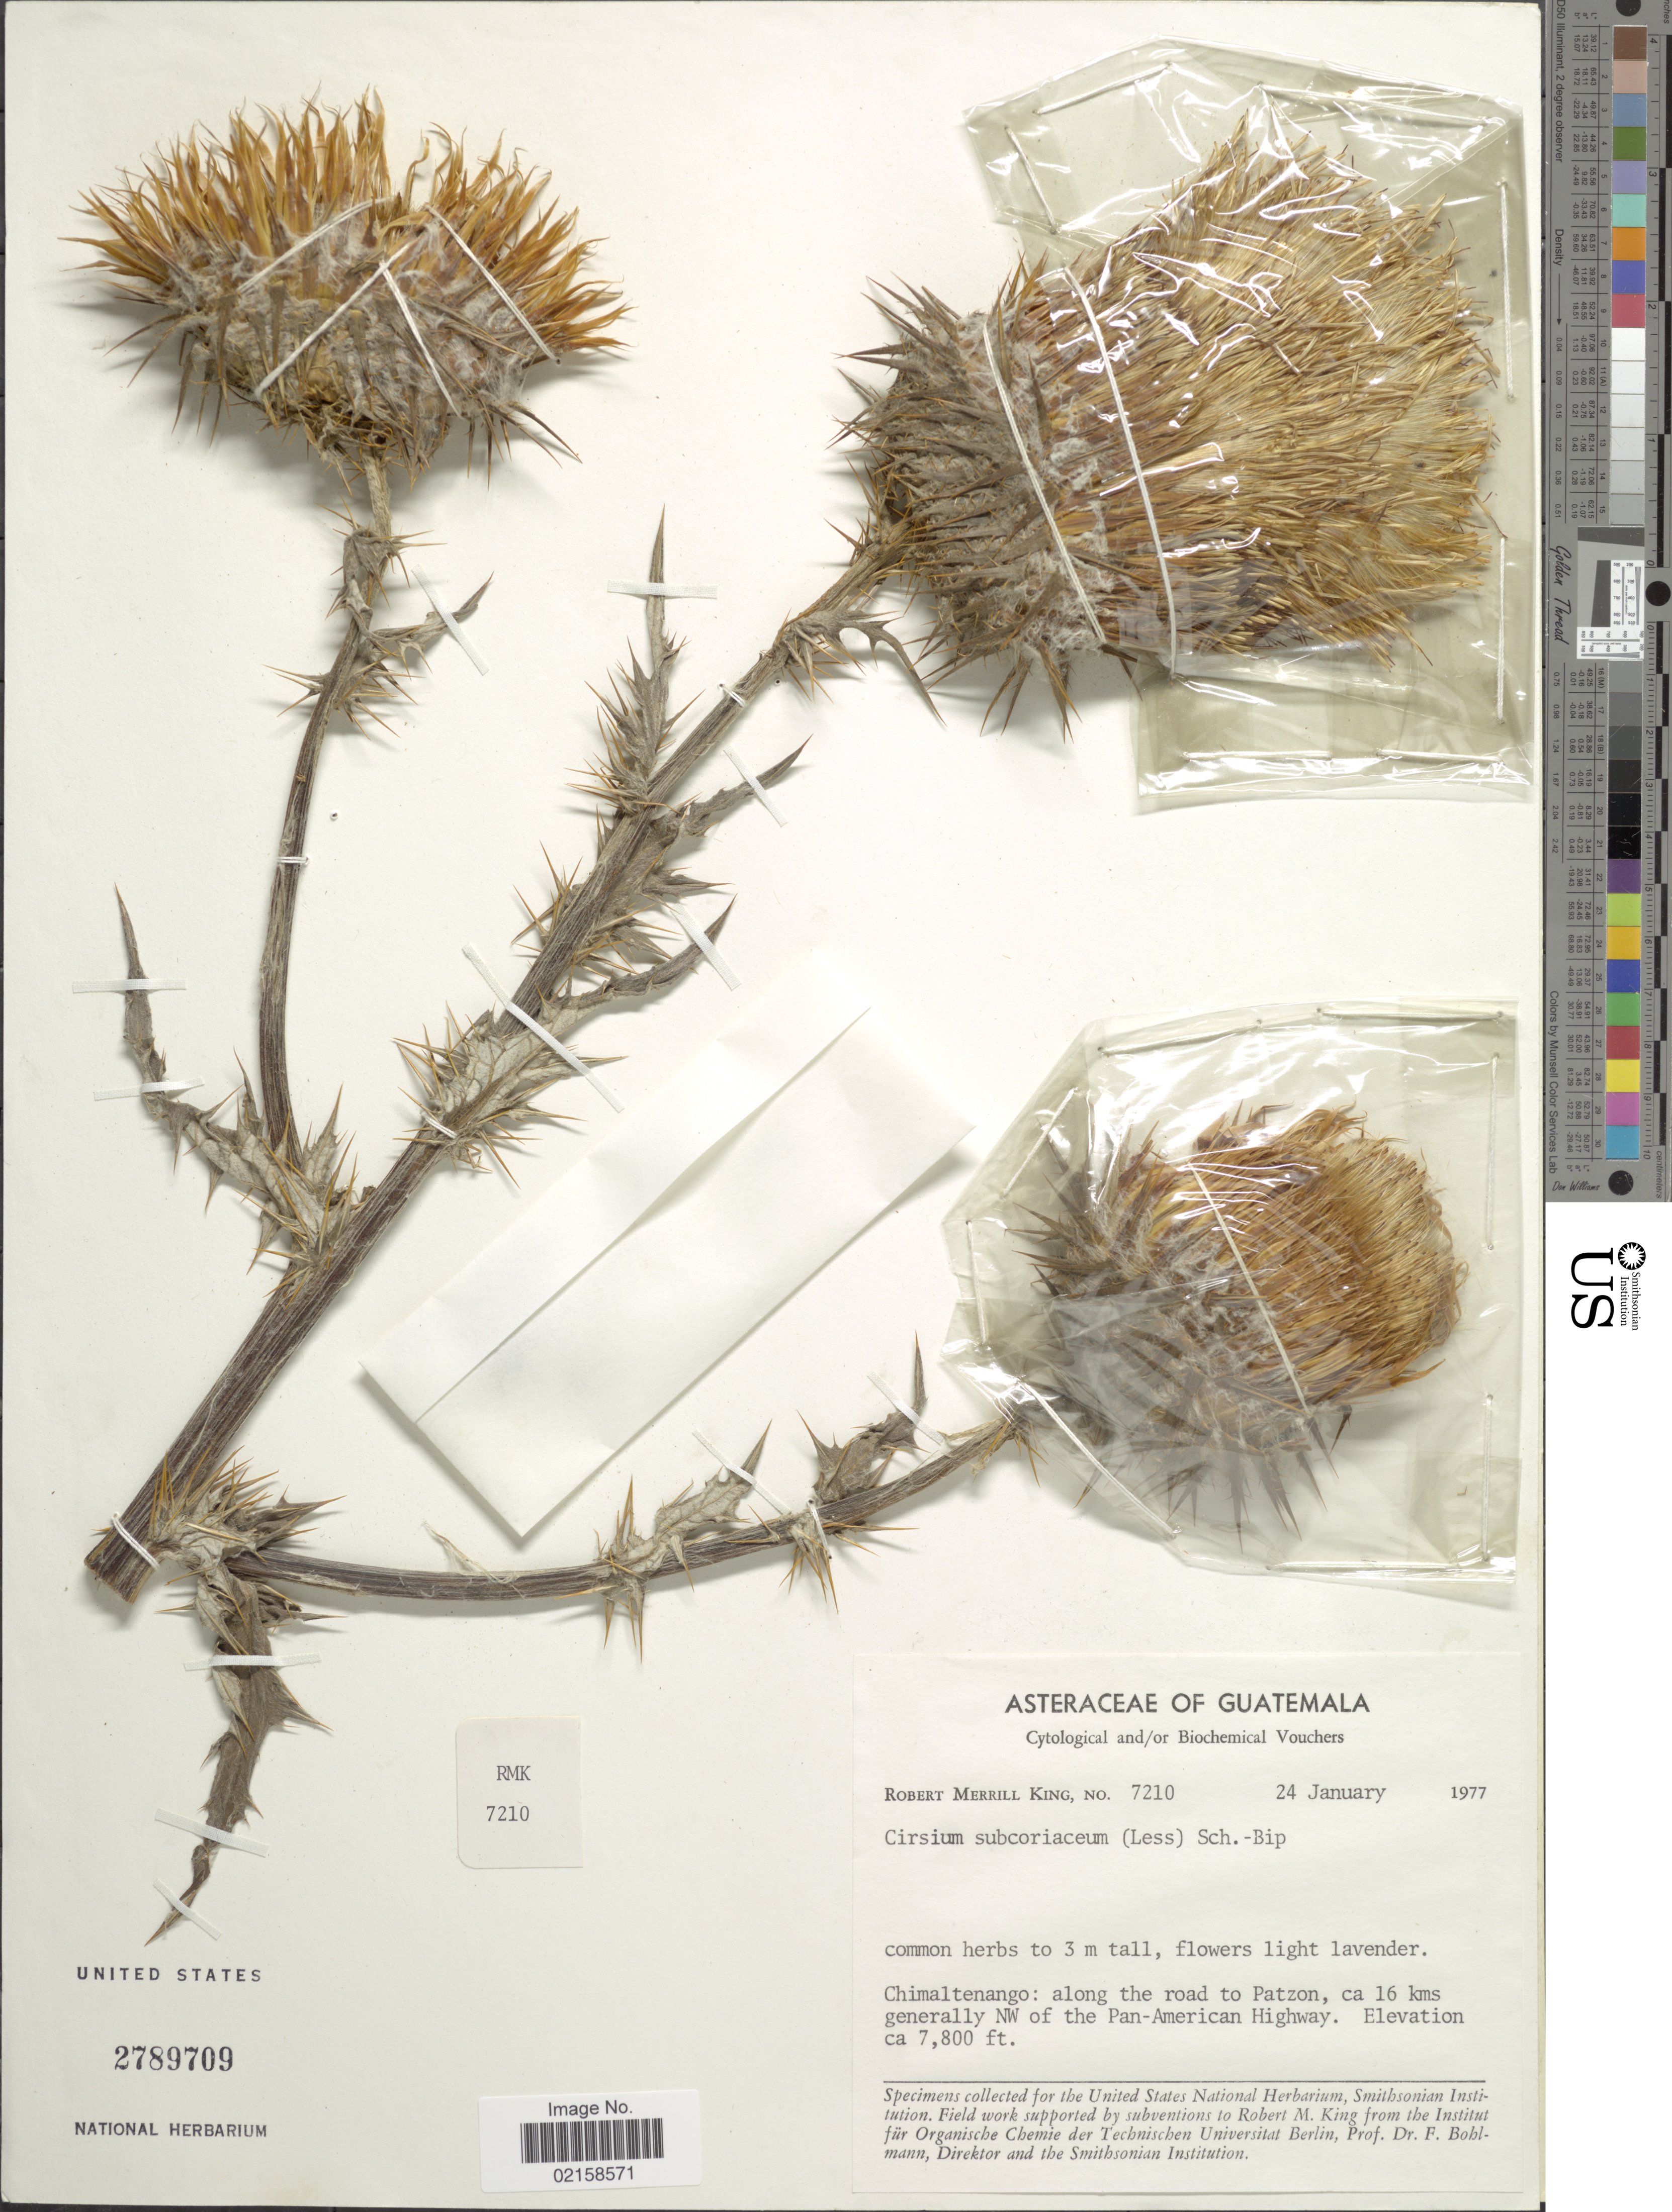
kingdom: Plantae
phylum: Tracheophyta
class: Magnoliopsida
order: Asterales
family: Asteraceae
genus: Cirsium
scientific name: Cirsium subcoriaceum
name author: (Less.) Sch. Bip.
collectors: R. M. King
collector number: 7210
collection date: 1977-01-24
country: Guatemala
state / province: Chimaltenango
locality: Along the road to Patzon, ca 16 kms generally NW of the Pan-American Highway.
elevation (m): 2377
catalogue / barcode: US 2789709